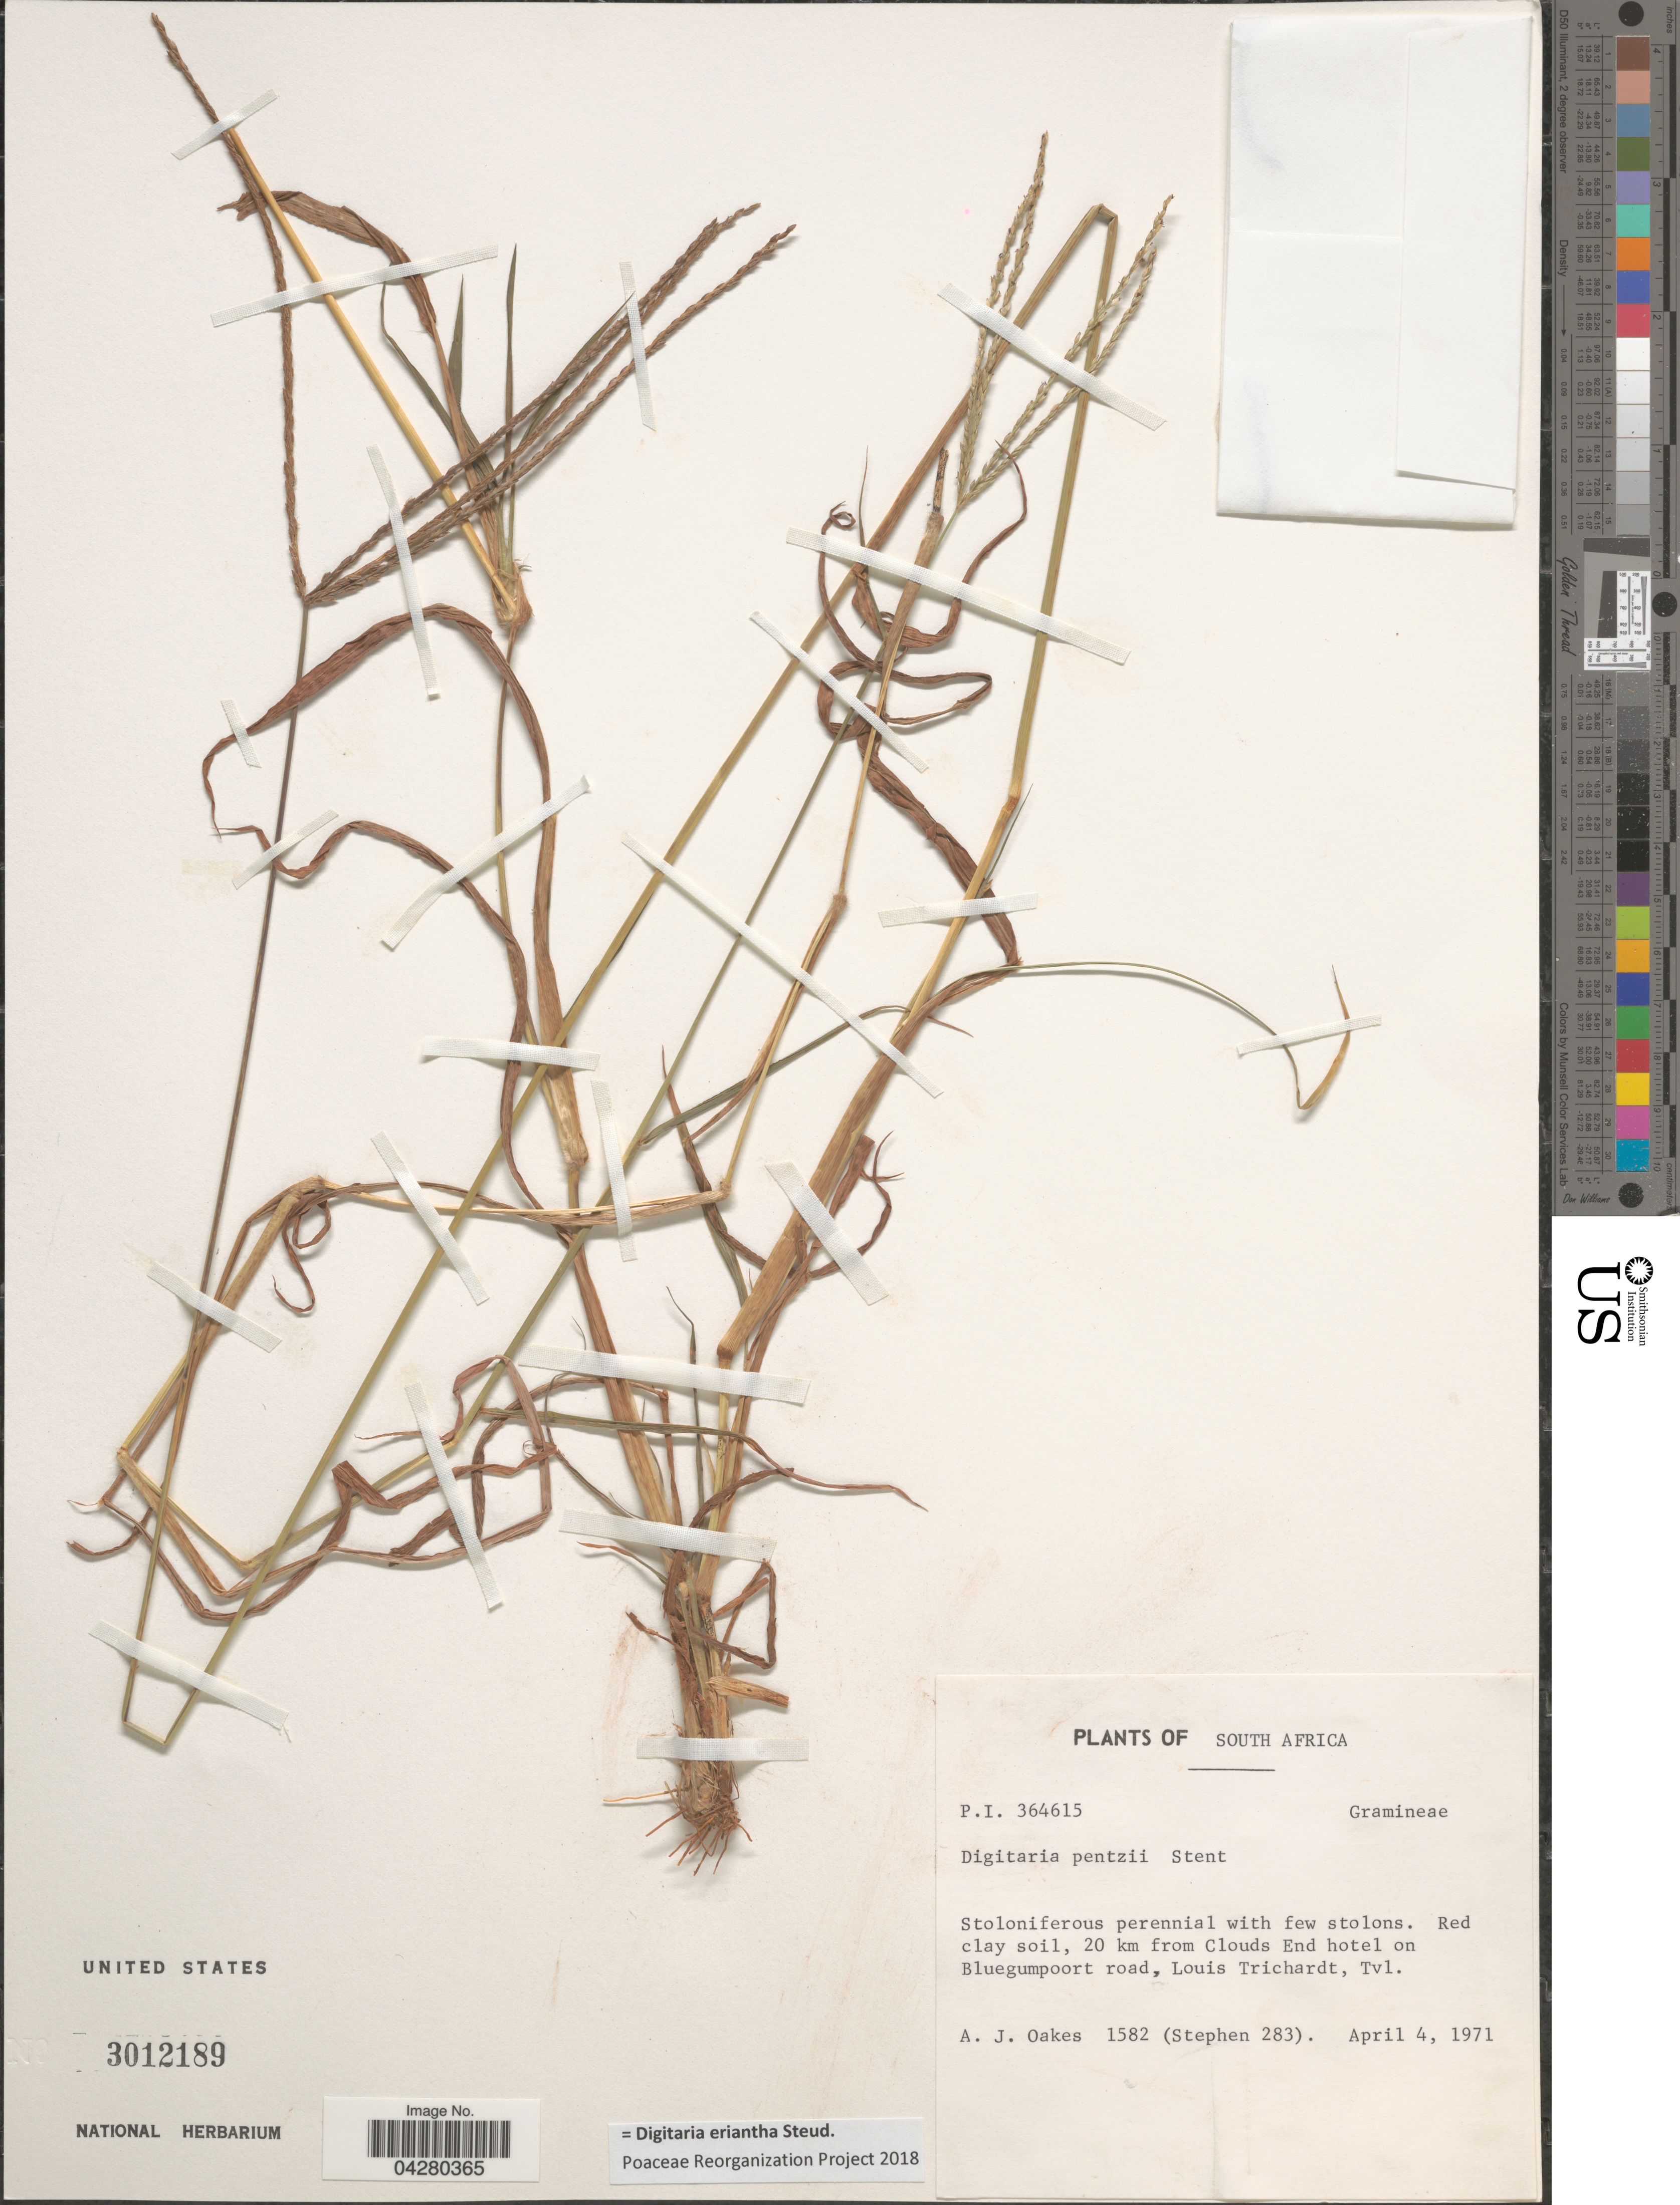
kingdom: Plantae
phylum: Tracheophyta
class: Liliopsida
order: Poales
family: Poaceae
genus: Digitaria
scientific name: Digitaria eriantha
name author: Steud.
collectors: A. Oakes & Stephen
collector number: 1582/283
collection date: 1971-04-04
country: South Africa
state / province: Limpopo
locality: Red clay soil, 20 km from Clouds End hotel on Bluegumpoort road, Louis Trichardt, Tvl.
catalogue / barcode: US 3012189